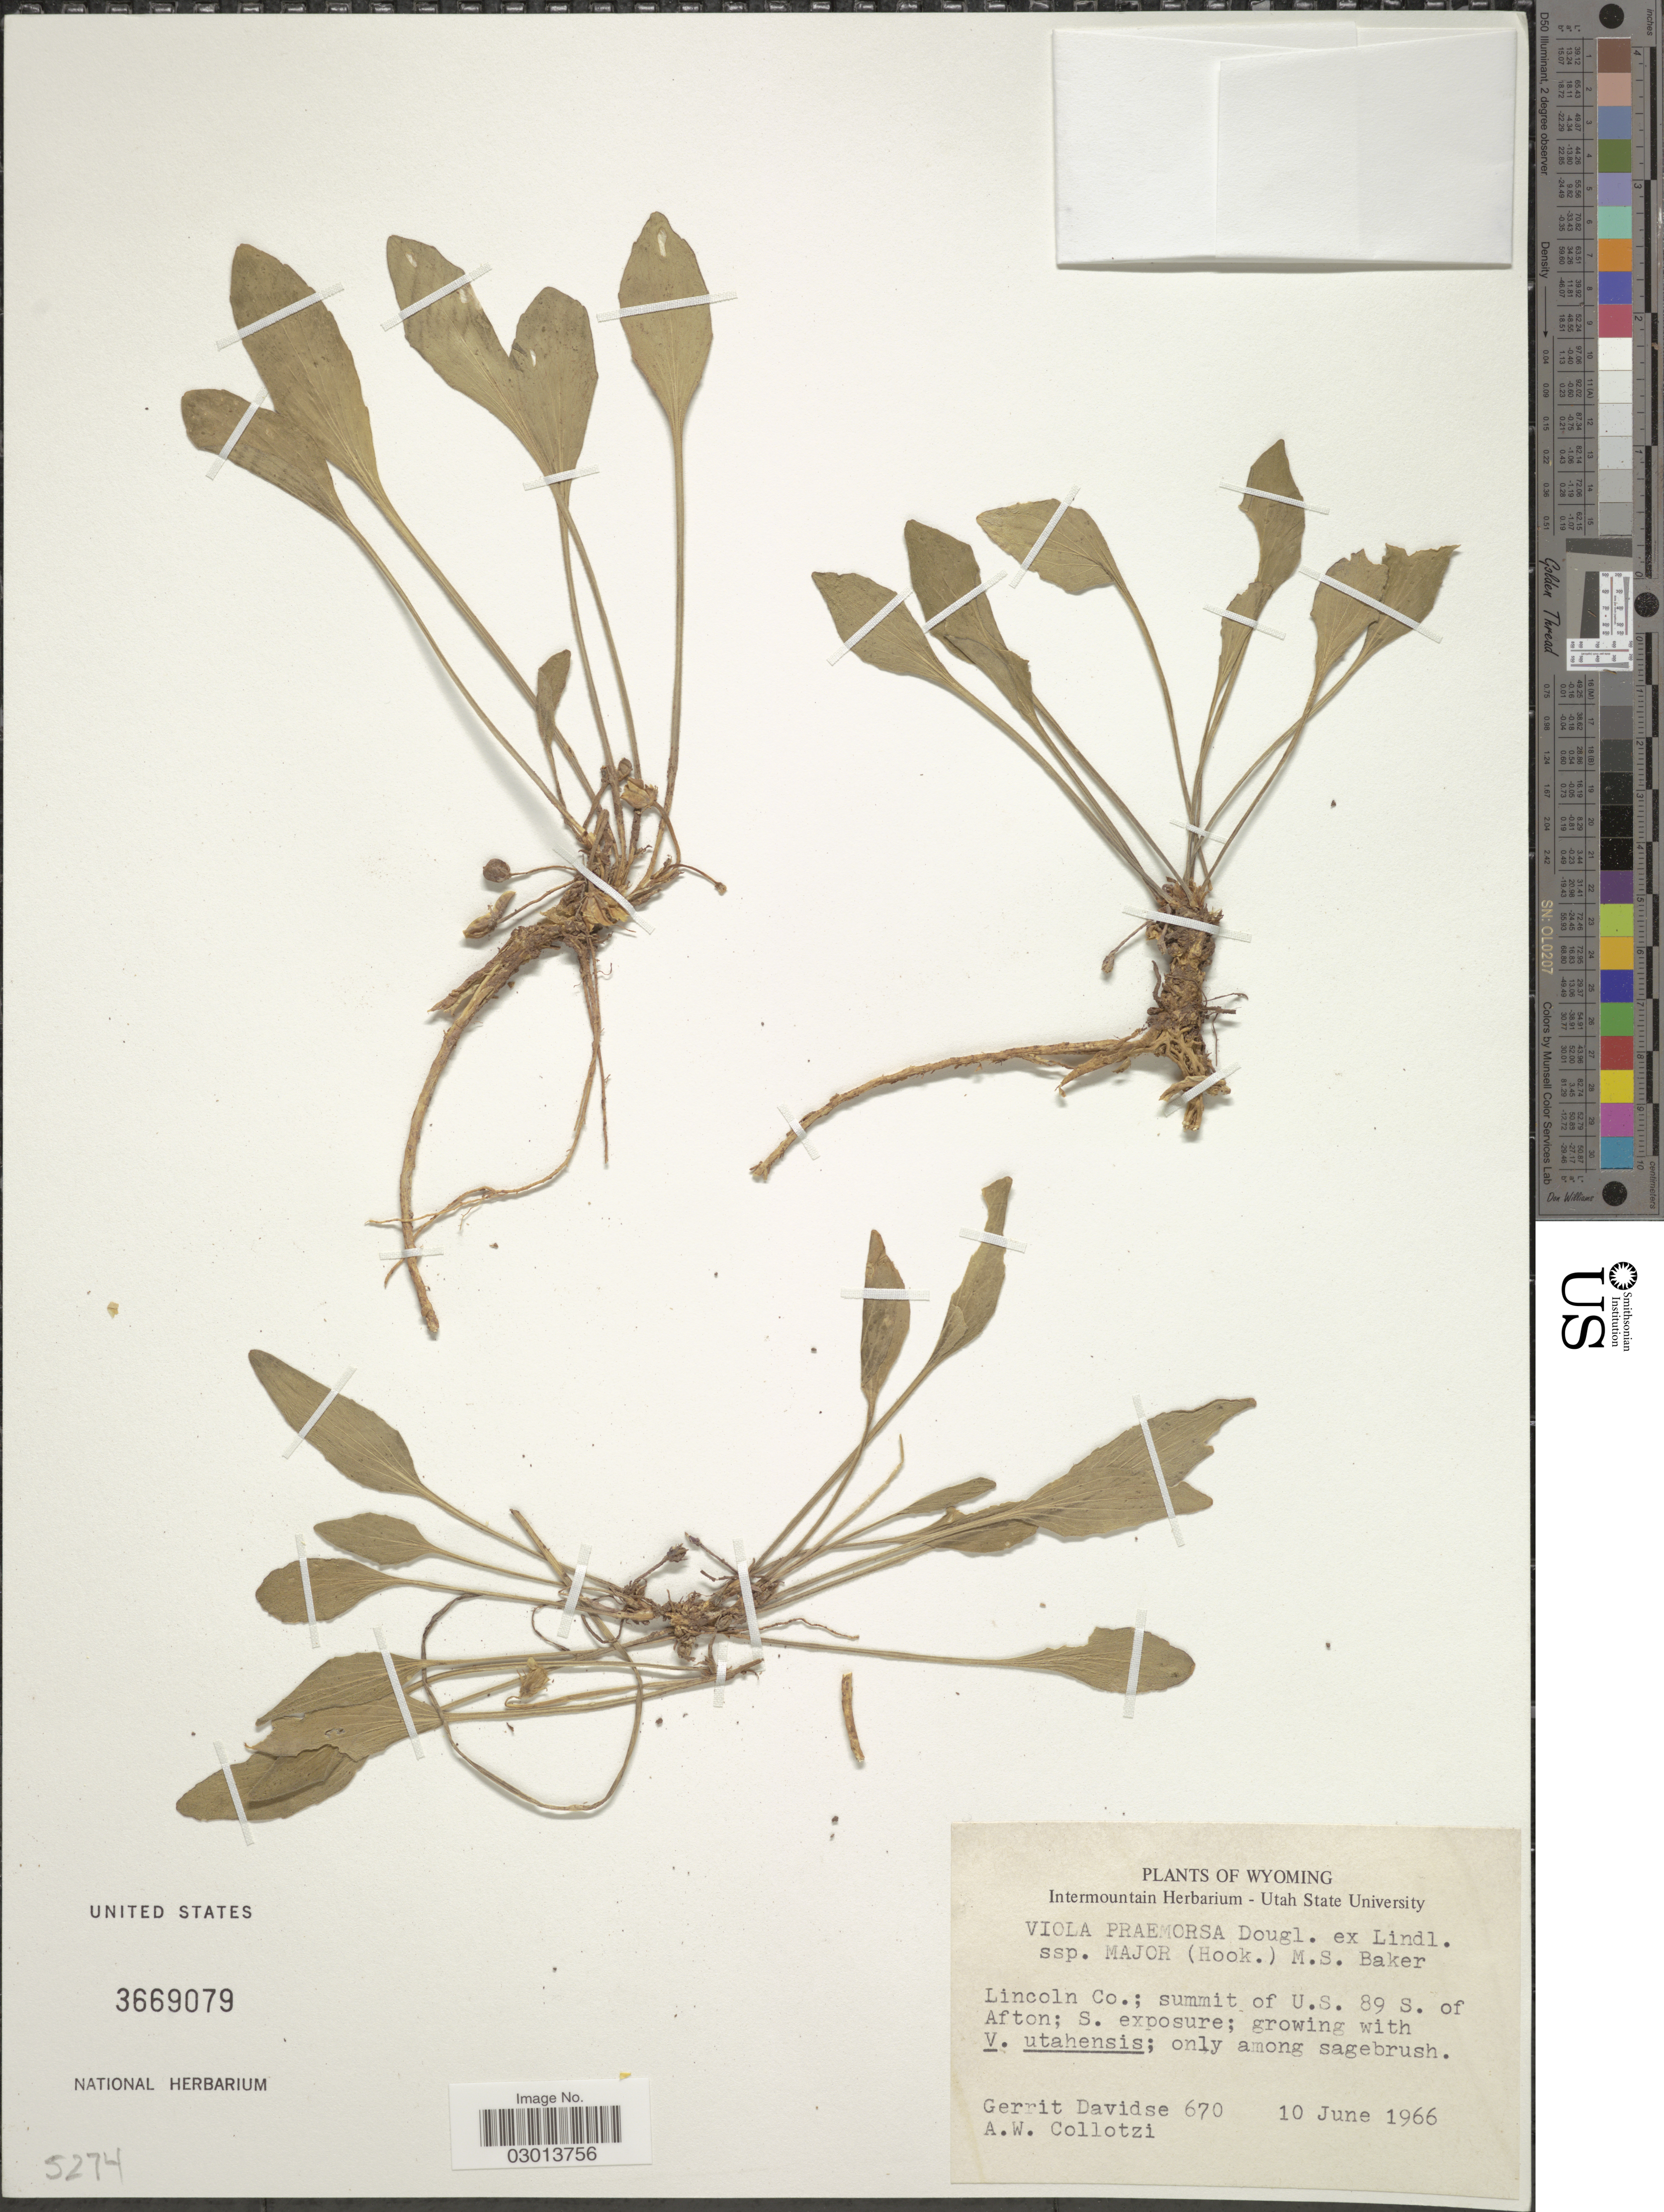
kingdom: Plantae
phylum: Tracheophyta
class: Magnoliopsida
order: Malpighiales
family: Violaceae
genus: Viola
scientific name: Viola praemorsa subsp. major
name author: (Hook.) M.S. Baker & Clausen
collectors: G. Davidse & A. W. Collotzi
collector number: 670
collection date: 1966-06-10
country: United States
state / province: Wyoming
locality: Lincoln Co.; summit of U.S. 89 S. of Afton.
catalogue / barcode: US 3669079